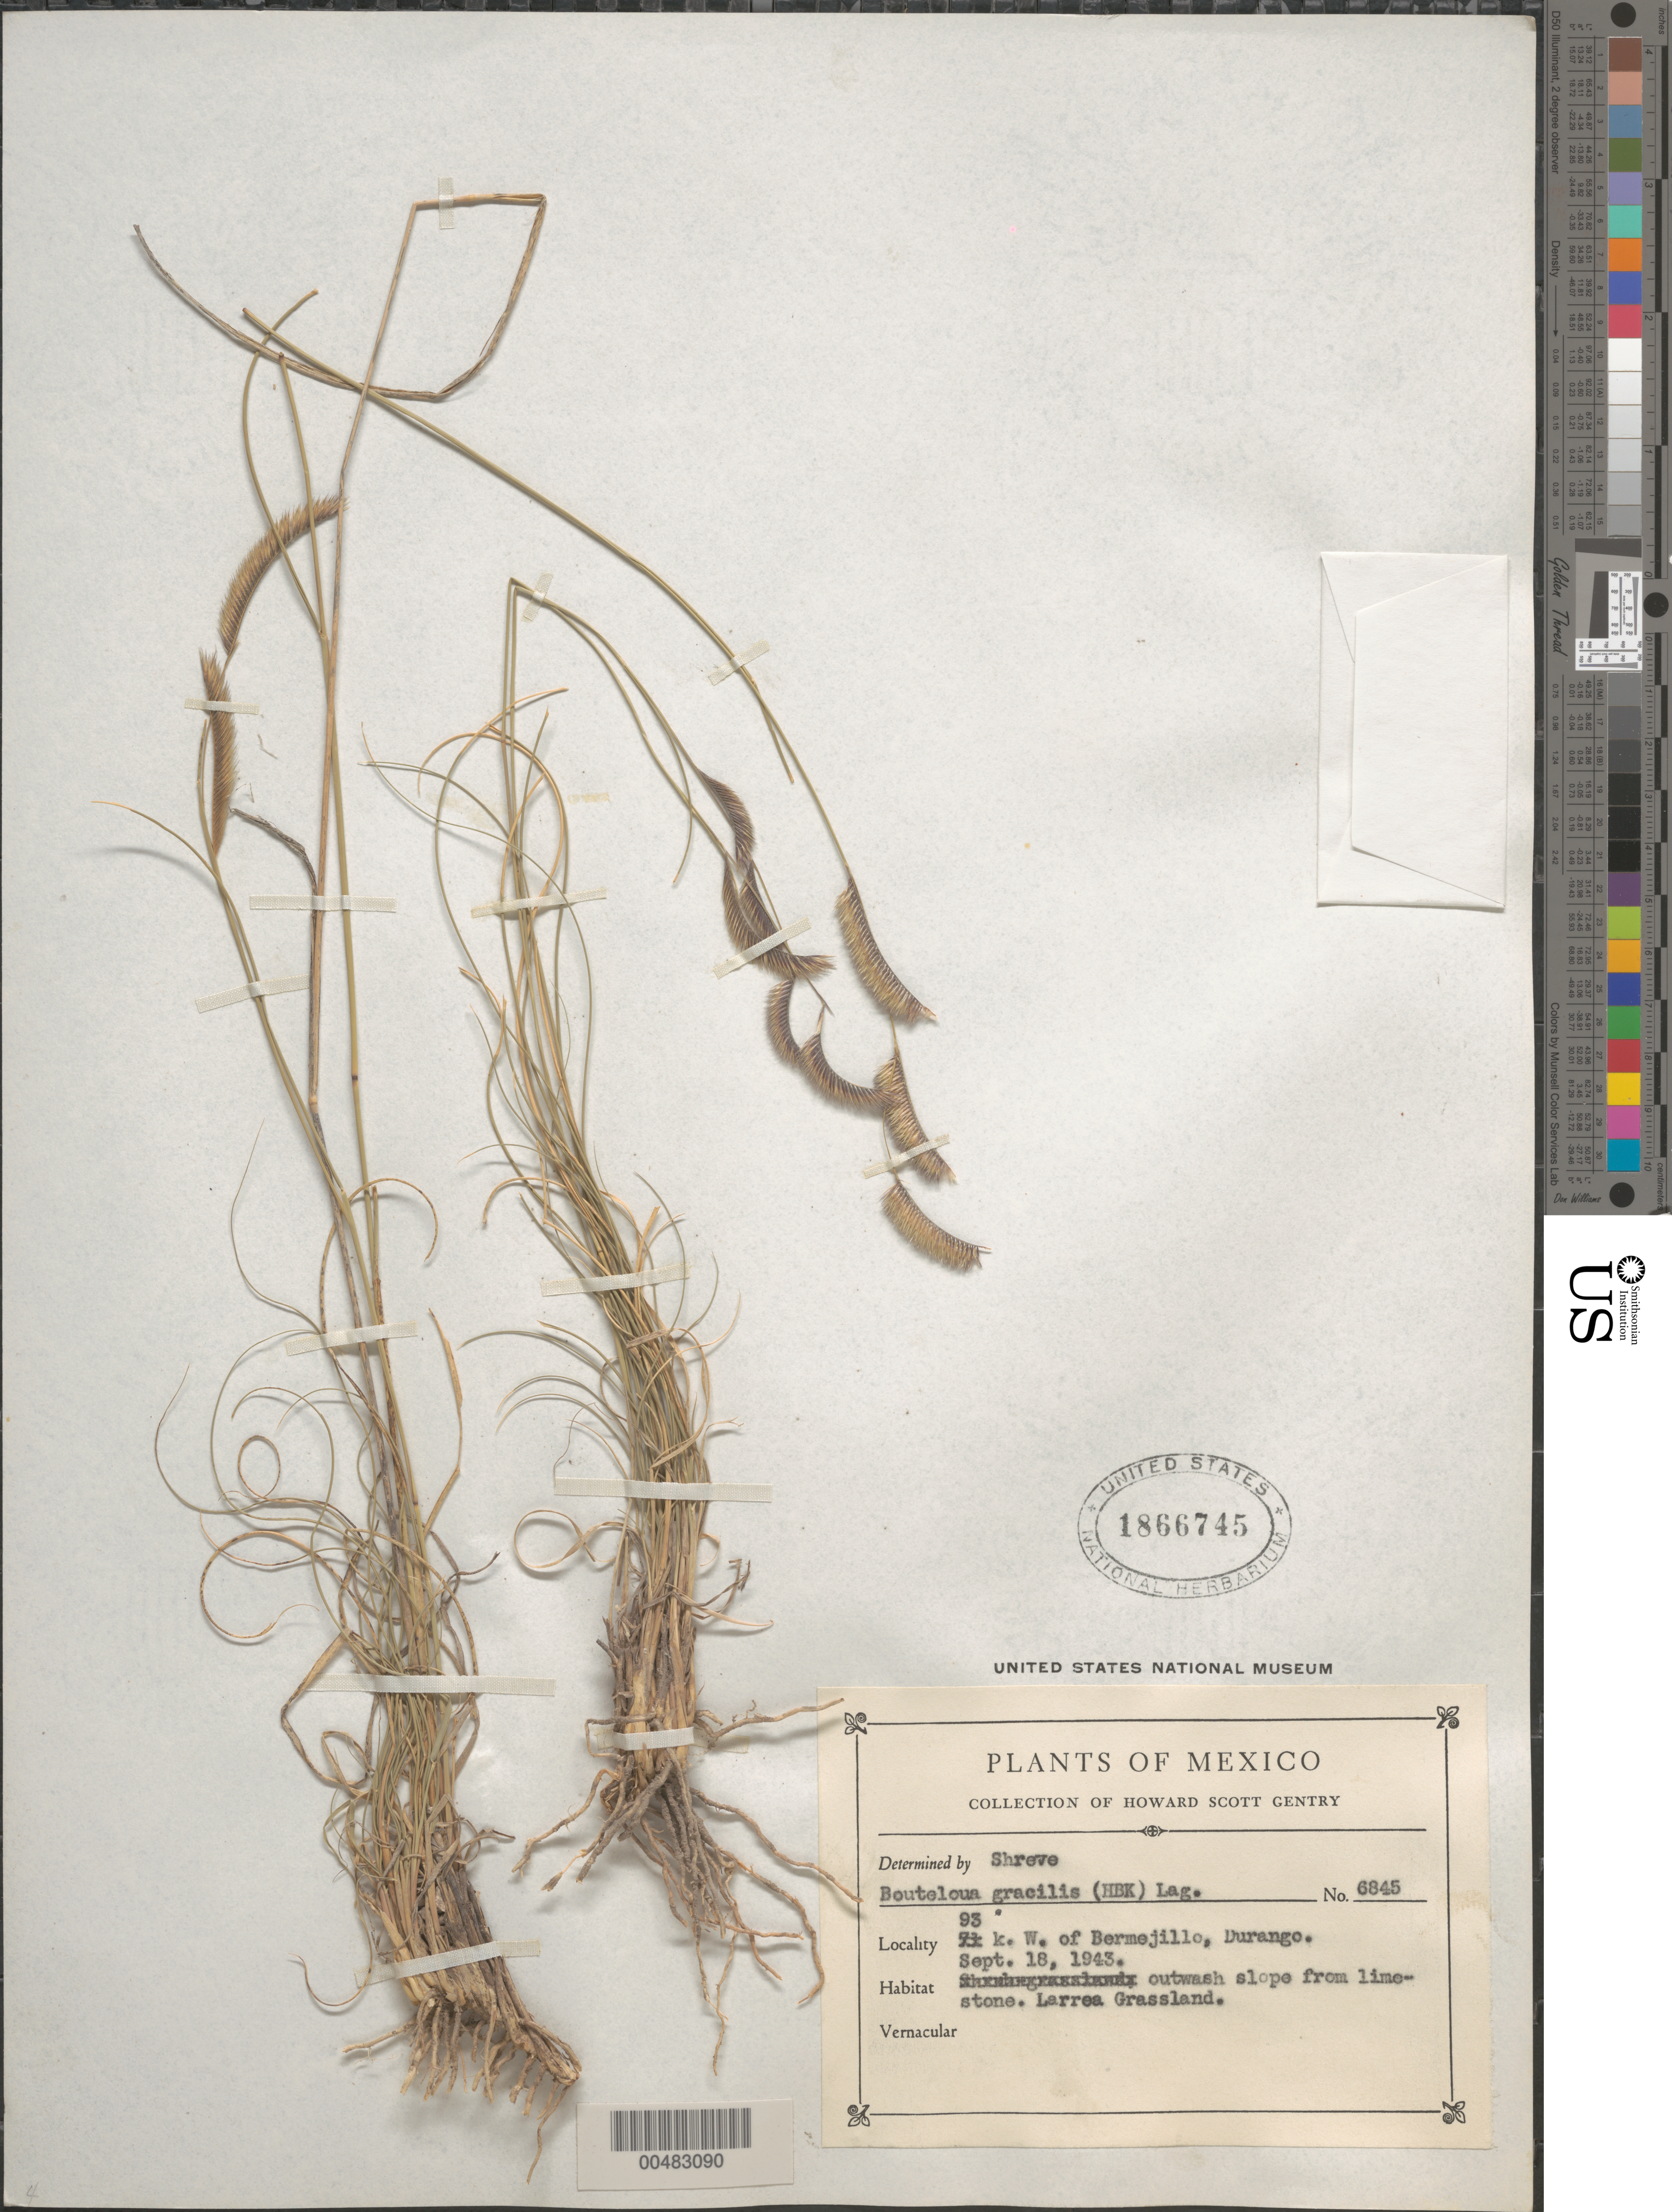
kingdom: Plantae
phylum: Tracheophyta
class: Liliopsida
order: Poales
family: Poaceae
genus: Bouteloua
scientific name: Bouteloua gracilis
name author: (Kunth) Lag. ex Griffiths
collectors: H. S. Gentry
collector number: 6845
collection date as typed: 18 Sep 1943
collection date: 1943-09-18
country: Mexico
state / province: Durango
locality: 93 km W of Bermejillo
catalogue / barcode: US 1866745